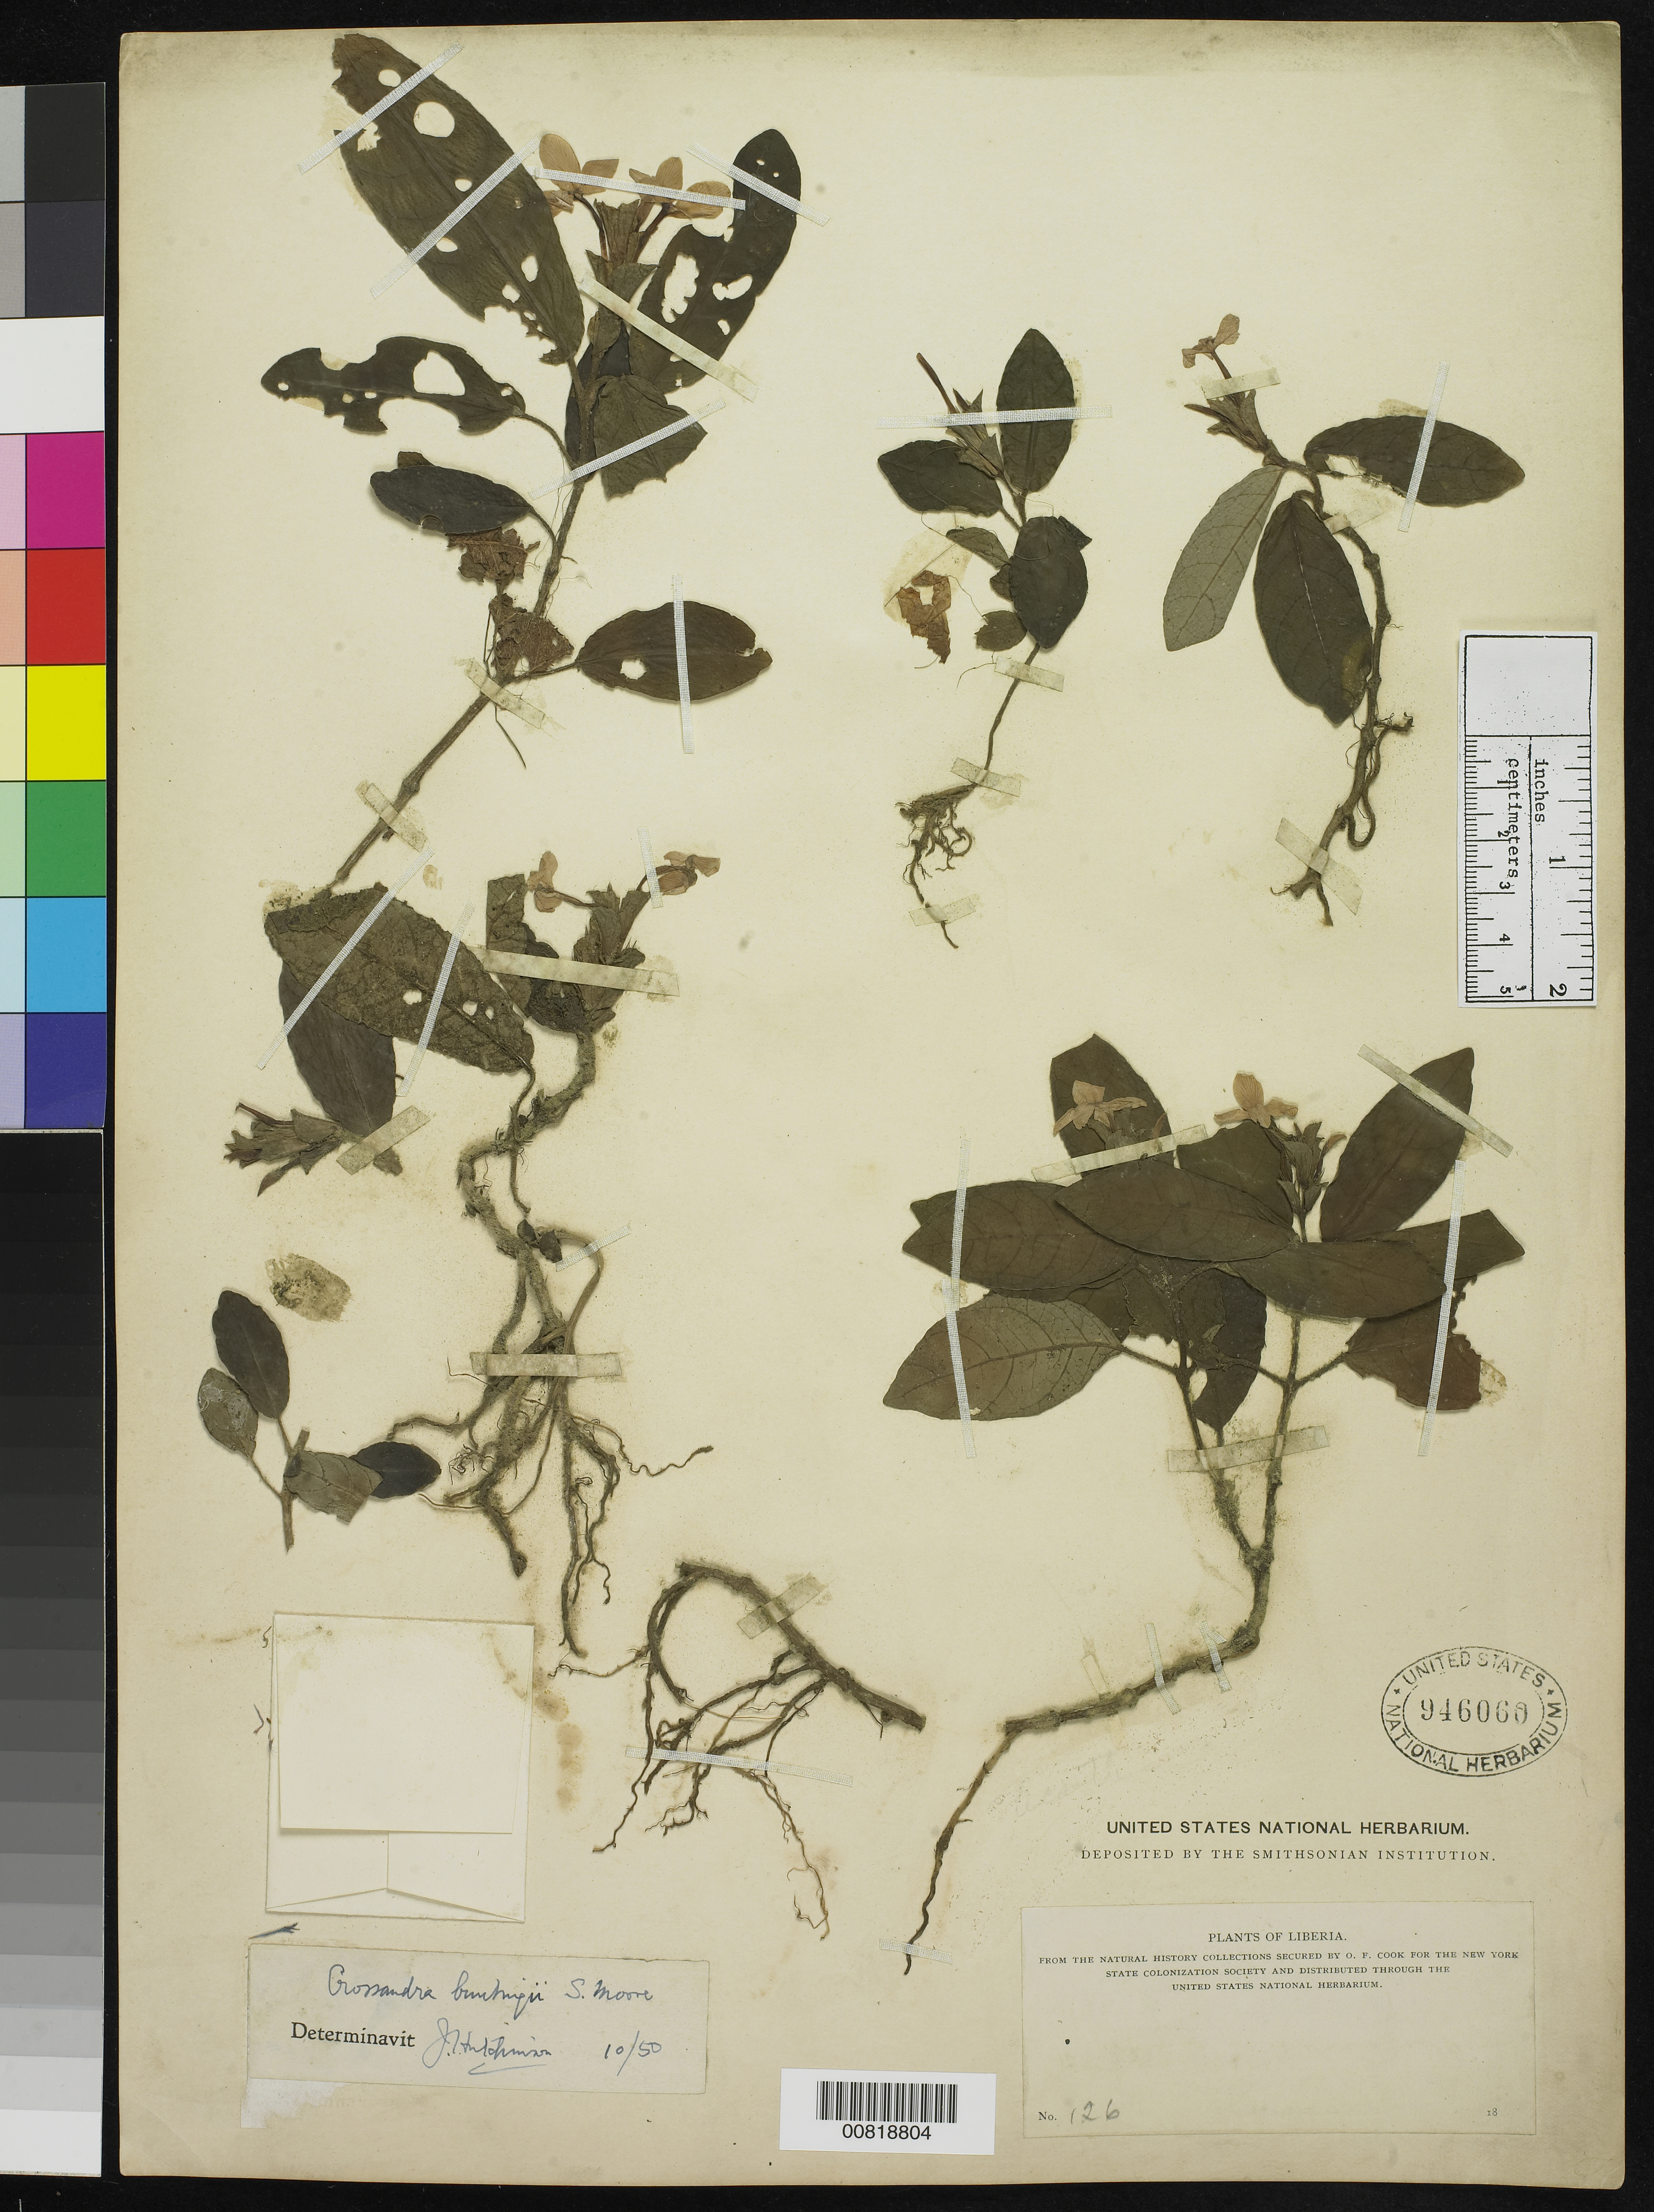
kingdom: Plantae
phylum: Tracheophyta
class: Magnoliopsida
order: Lamiales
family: Acanthaceae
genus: Crossandra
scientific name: Crossandra buntingii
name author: (S. Moore) Heine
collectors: O. F. Cook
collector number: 126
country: Liberia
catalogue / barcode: US 946060